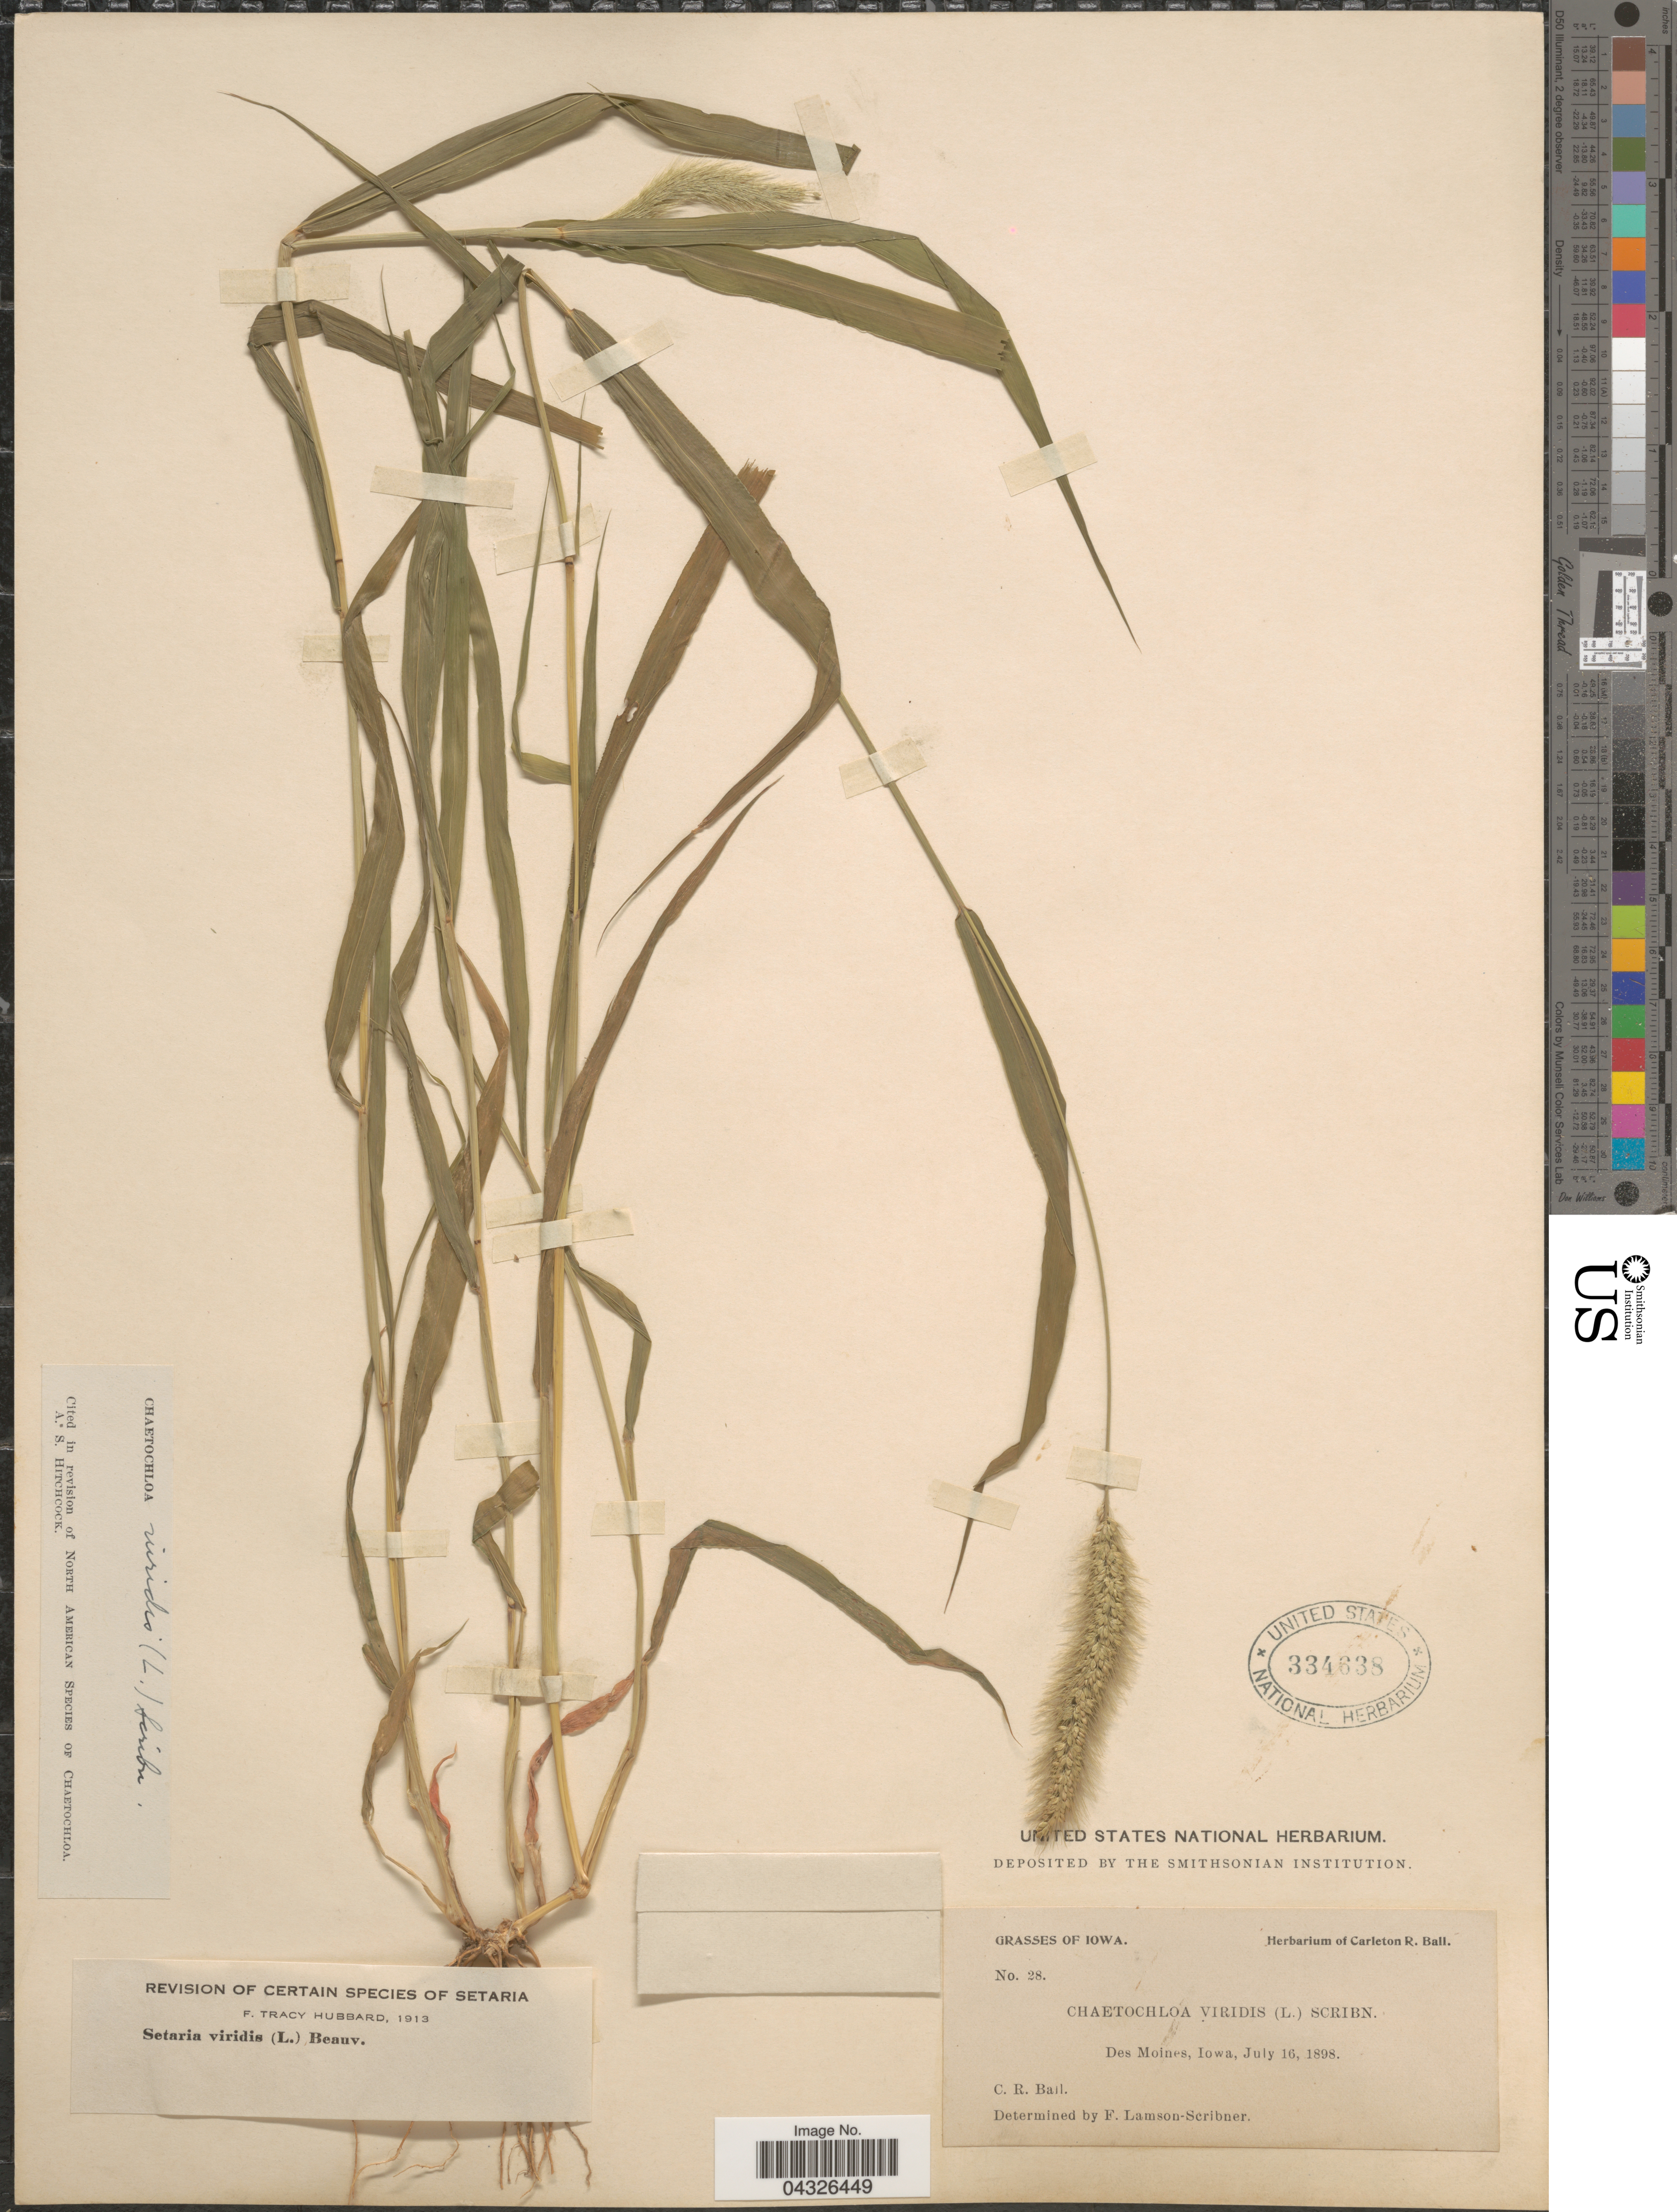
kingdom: Plantae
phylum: Tracheophyta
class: Liliopsida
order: Poales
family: Poaceae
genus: Setaria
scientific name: Setaria viridis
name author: (L.) P. Beauv.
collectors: C. R. Ball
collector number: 28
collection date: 1898-07-16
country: United States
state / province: Iowa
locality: Des Moines.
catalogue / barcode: US 334638